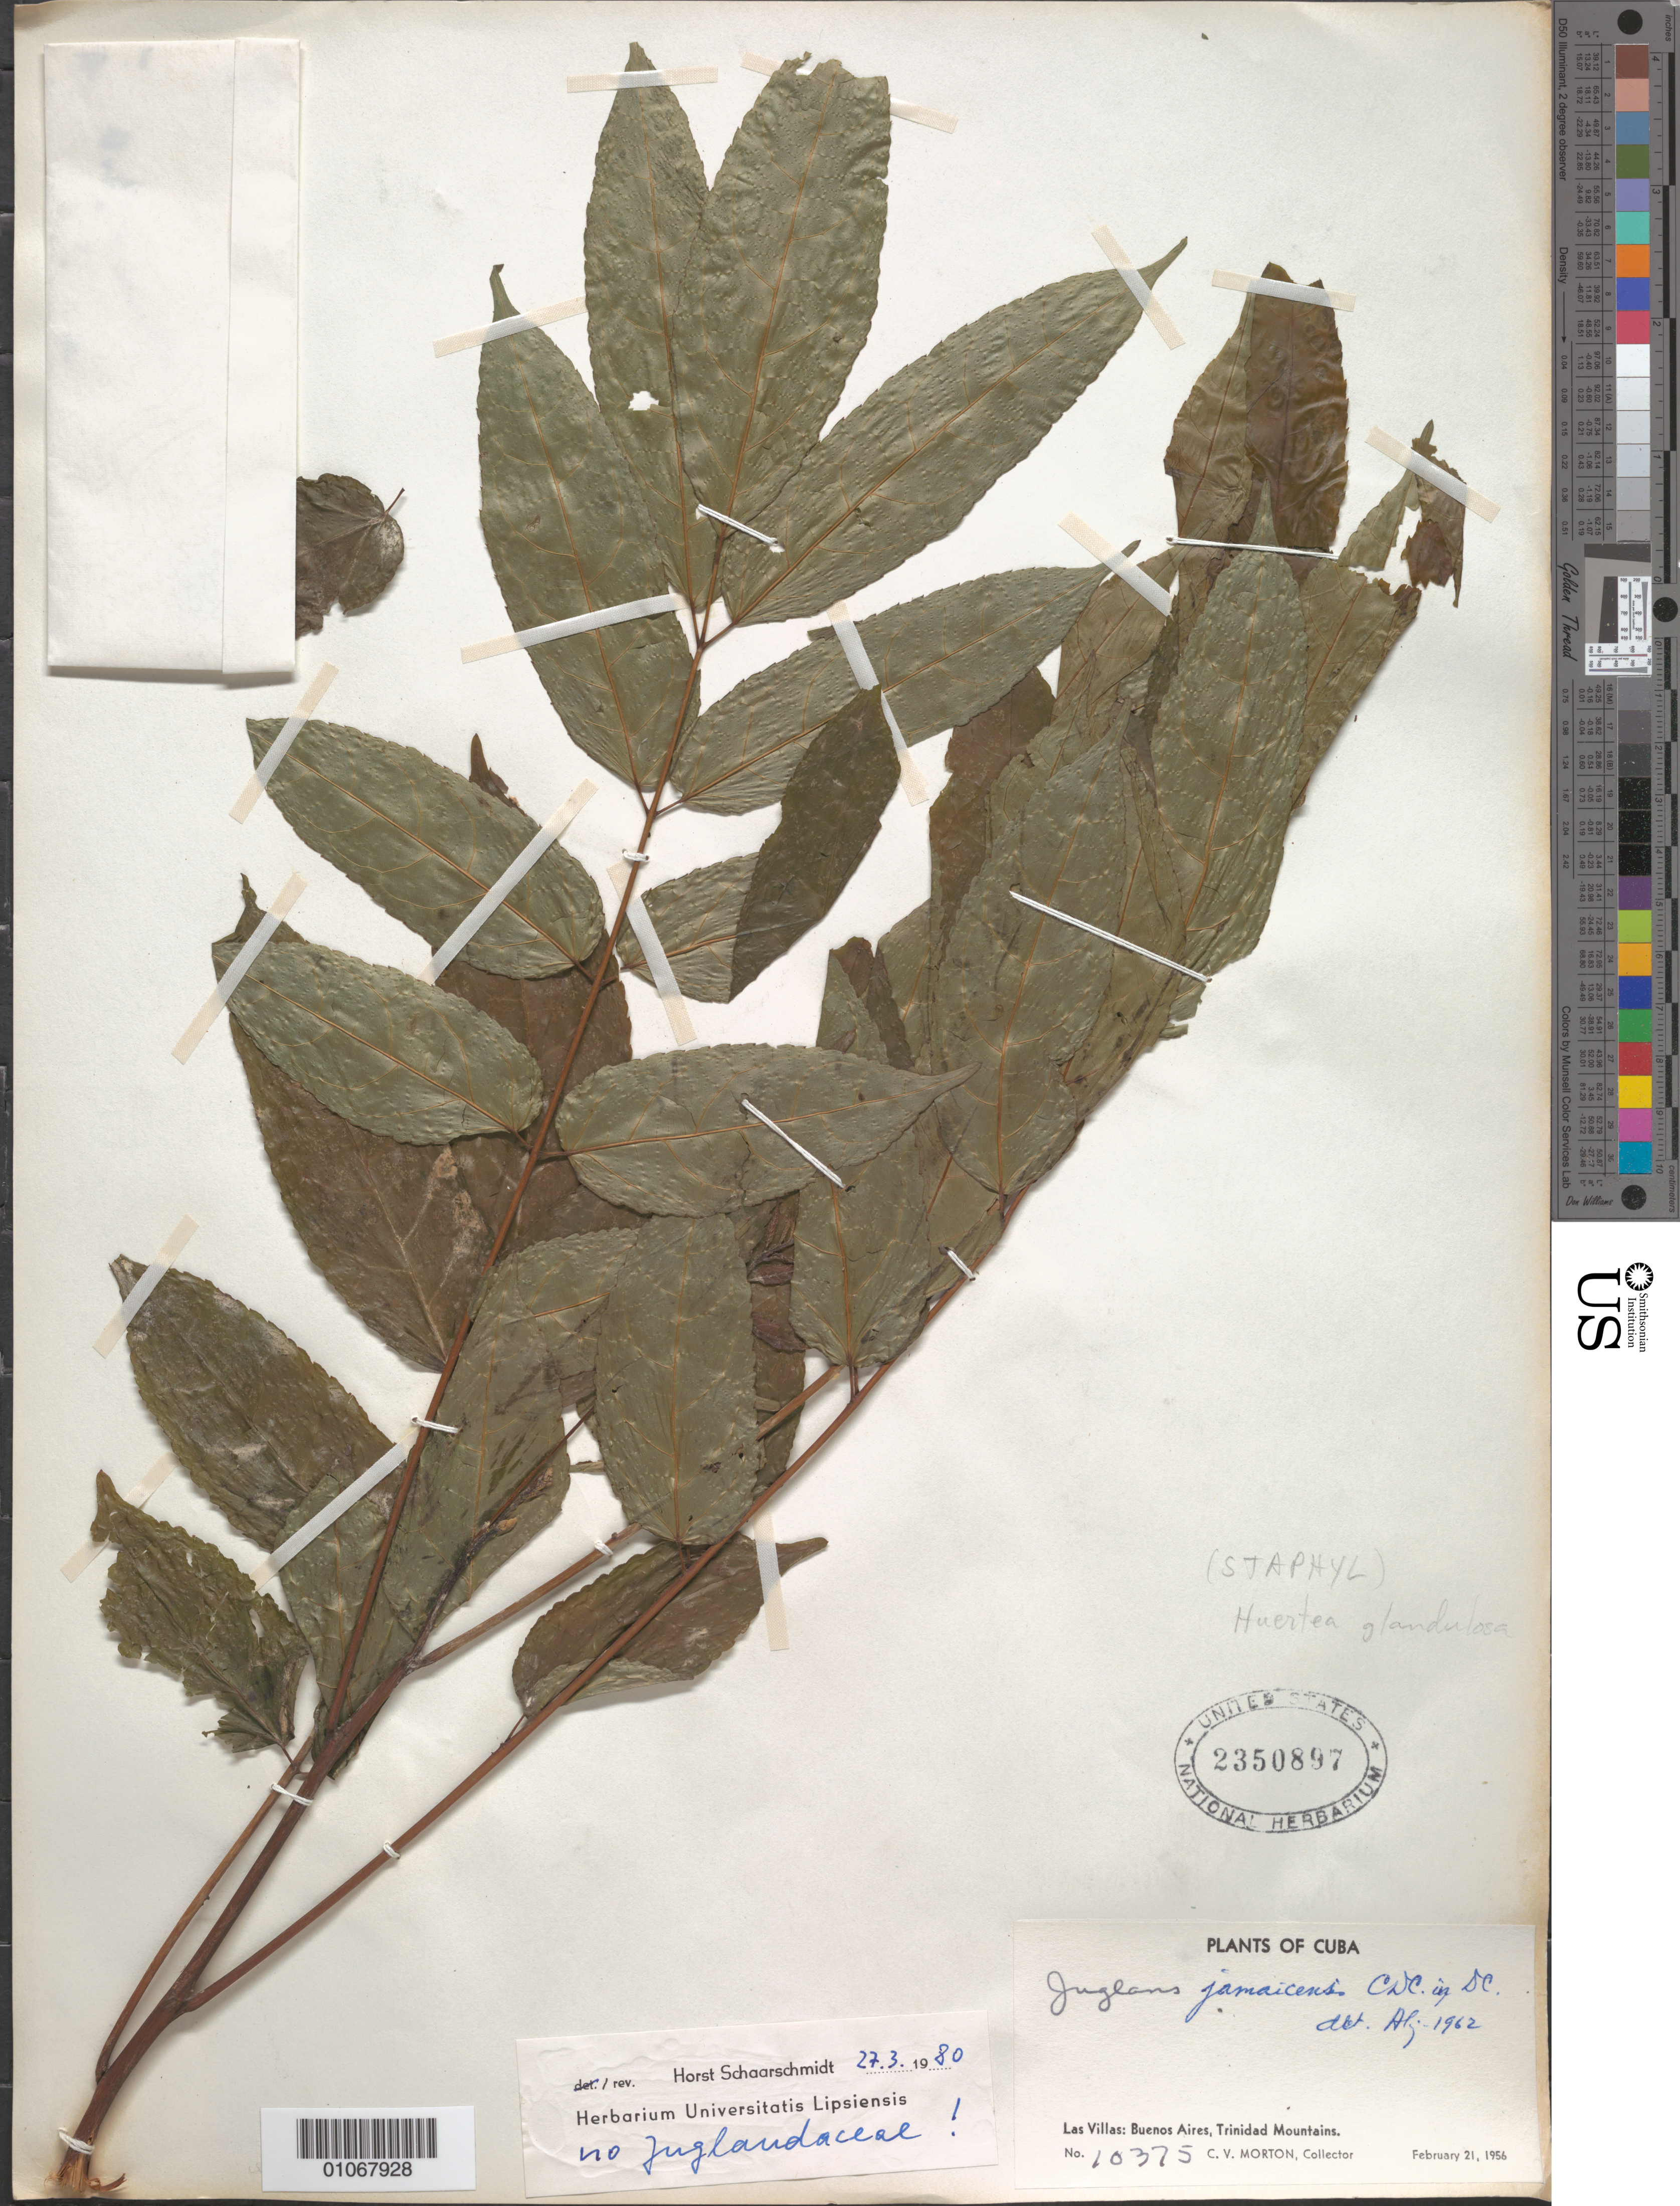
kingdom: Plantae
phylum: Tracheophyta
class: Magnoliopsida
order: Huerteales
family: Tapisciaceae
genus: Huertea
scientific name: Huertea glandulosa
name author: Ruiz & Pav.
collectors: C. V. Morton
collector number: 10375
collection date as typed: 21 Feb 1956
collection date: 1956-02-21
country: Cuba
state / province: Las Villas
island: Cuba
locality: Buenos Aires, Trinidad mountains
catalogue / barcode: US 2350897